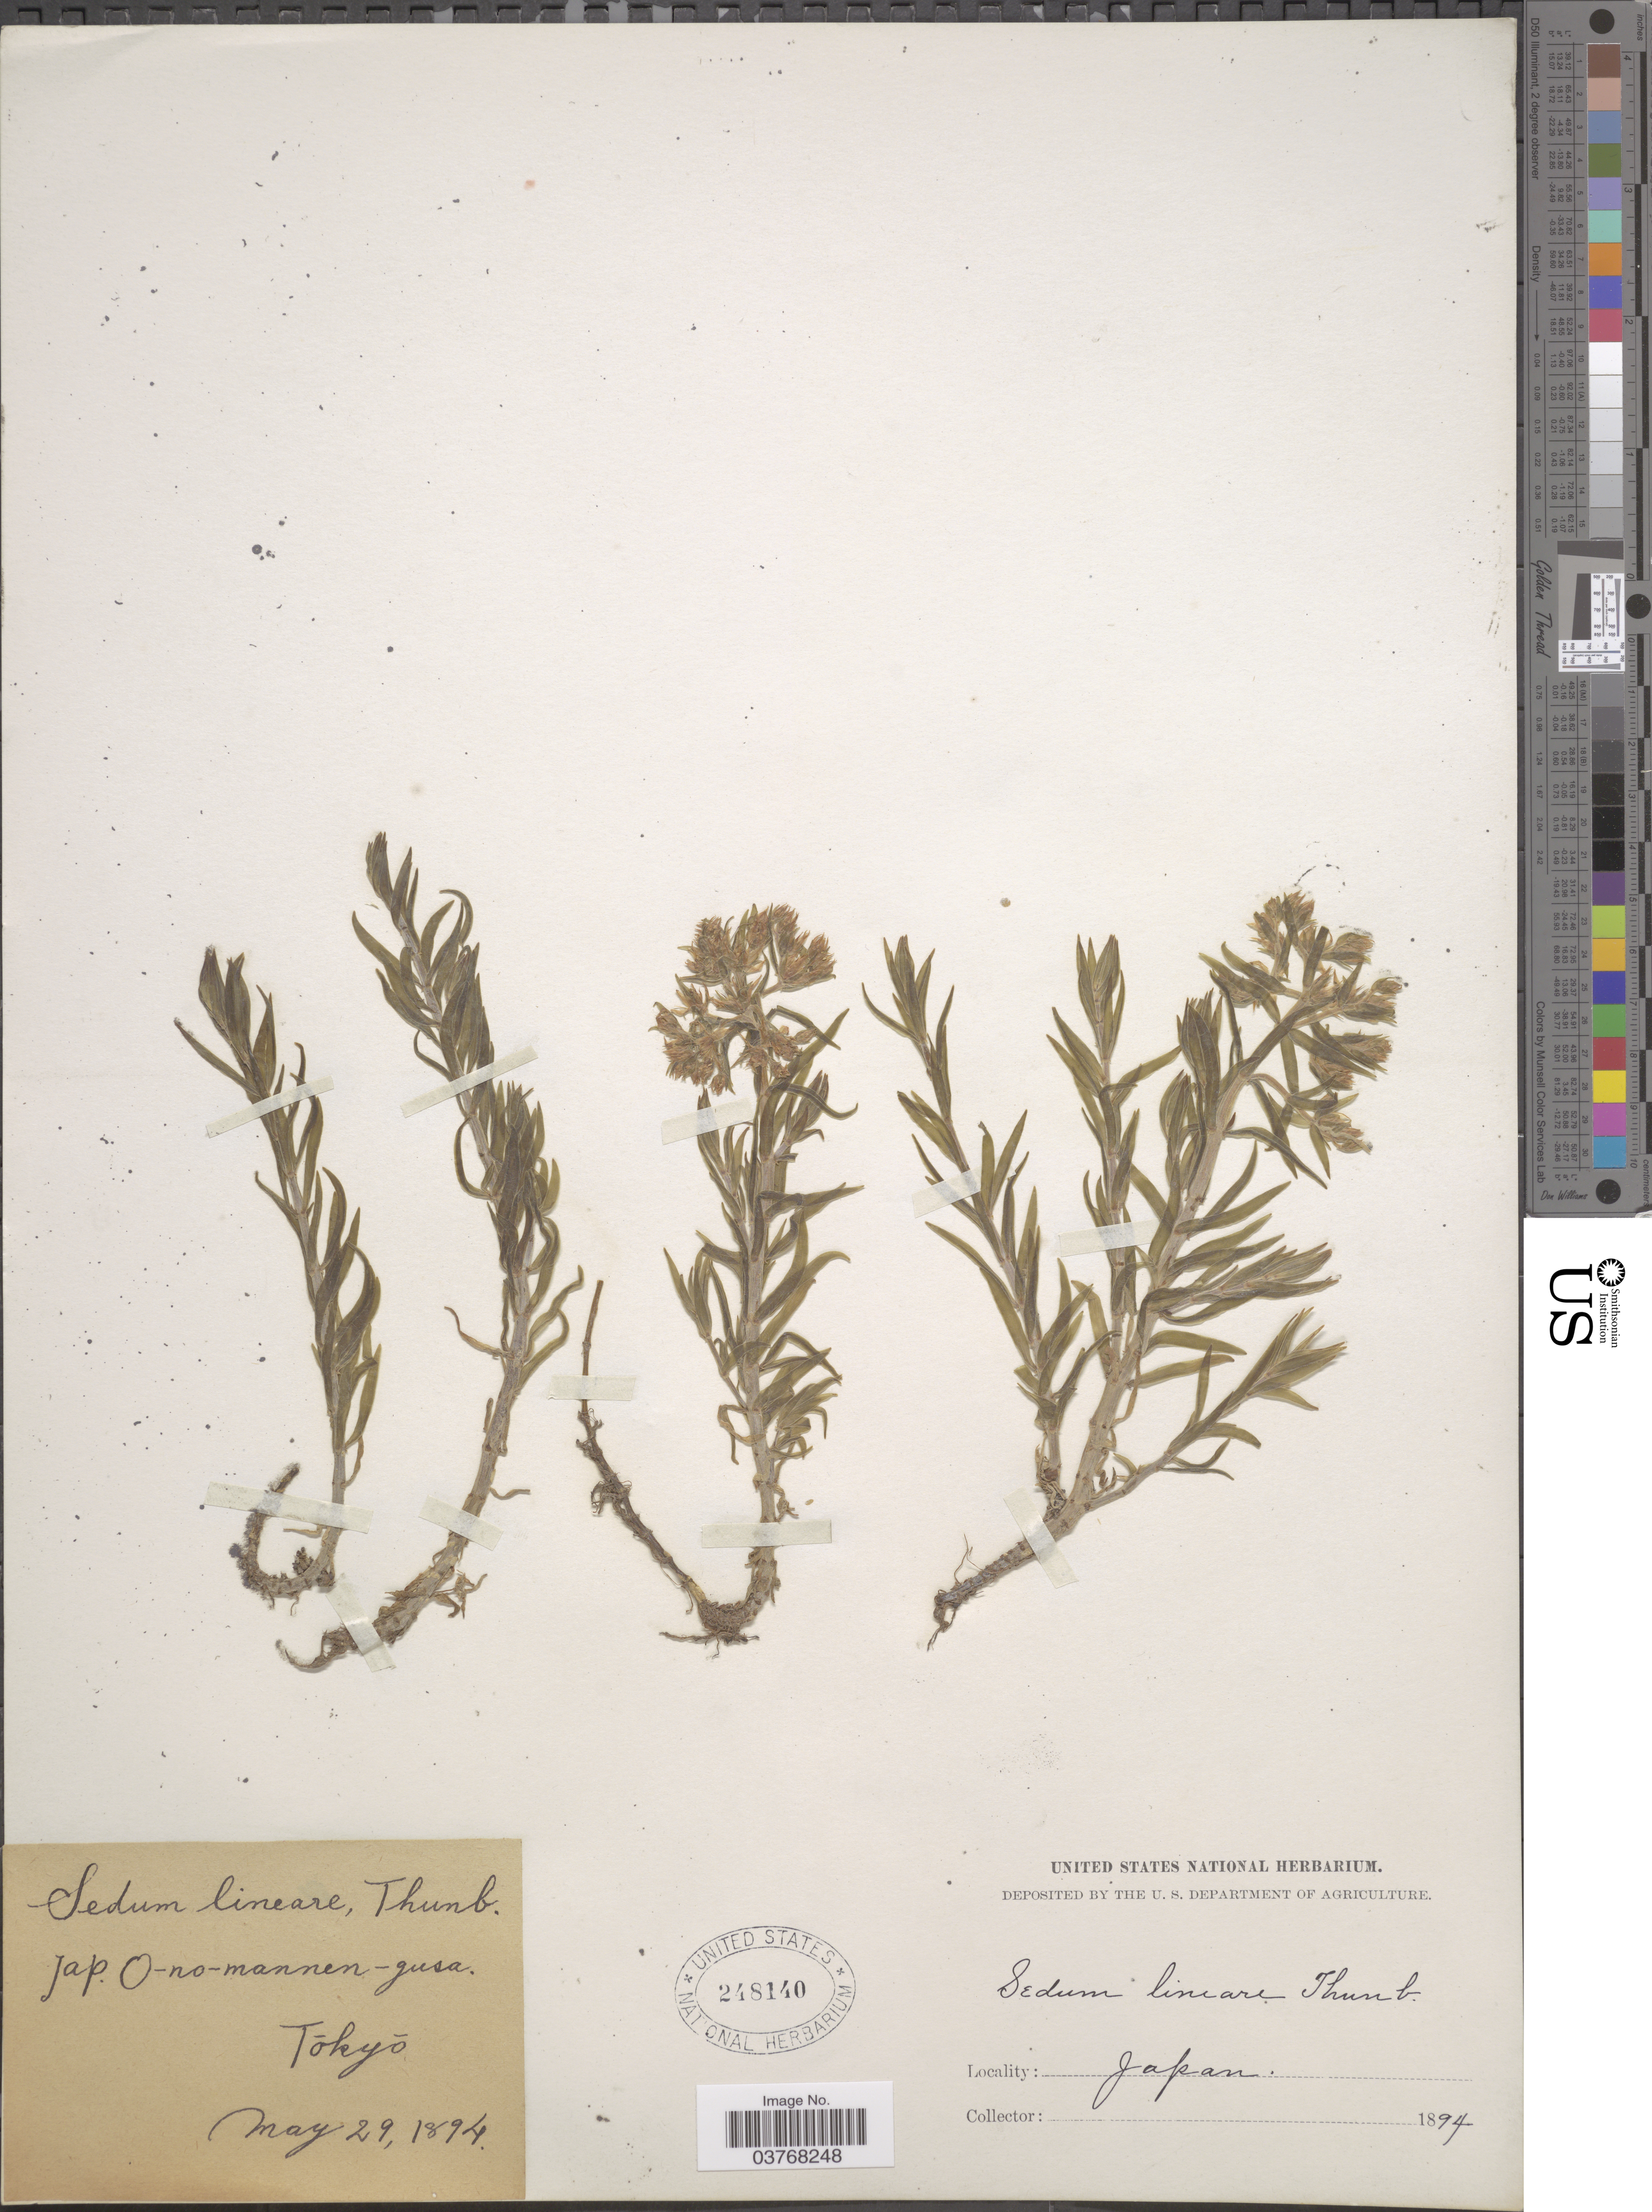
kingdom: Plantae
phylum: Tracheophyta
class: Magnoliopsida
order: Saxifragales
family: Crassulaceae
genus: Sedum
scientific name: Sedum lineare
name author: Thunb.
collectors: ex herb. United States National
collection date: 1894-05-29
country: Japan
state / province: Tokyo, Federal City of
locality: Tōkyō.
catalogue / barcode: US 248140